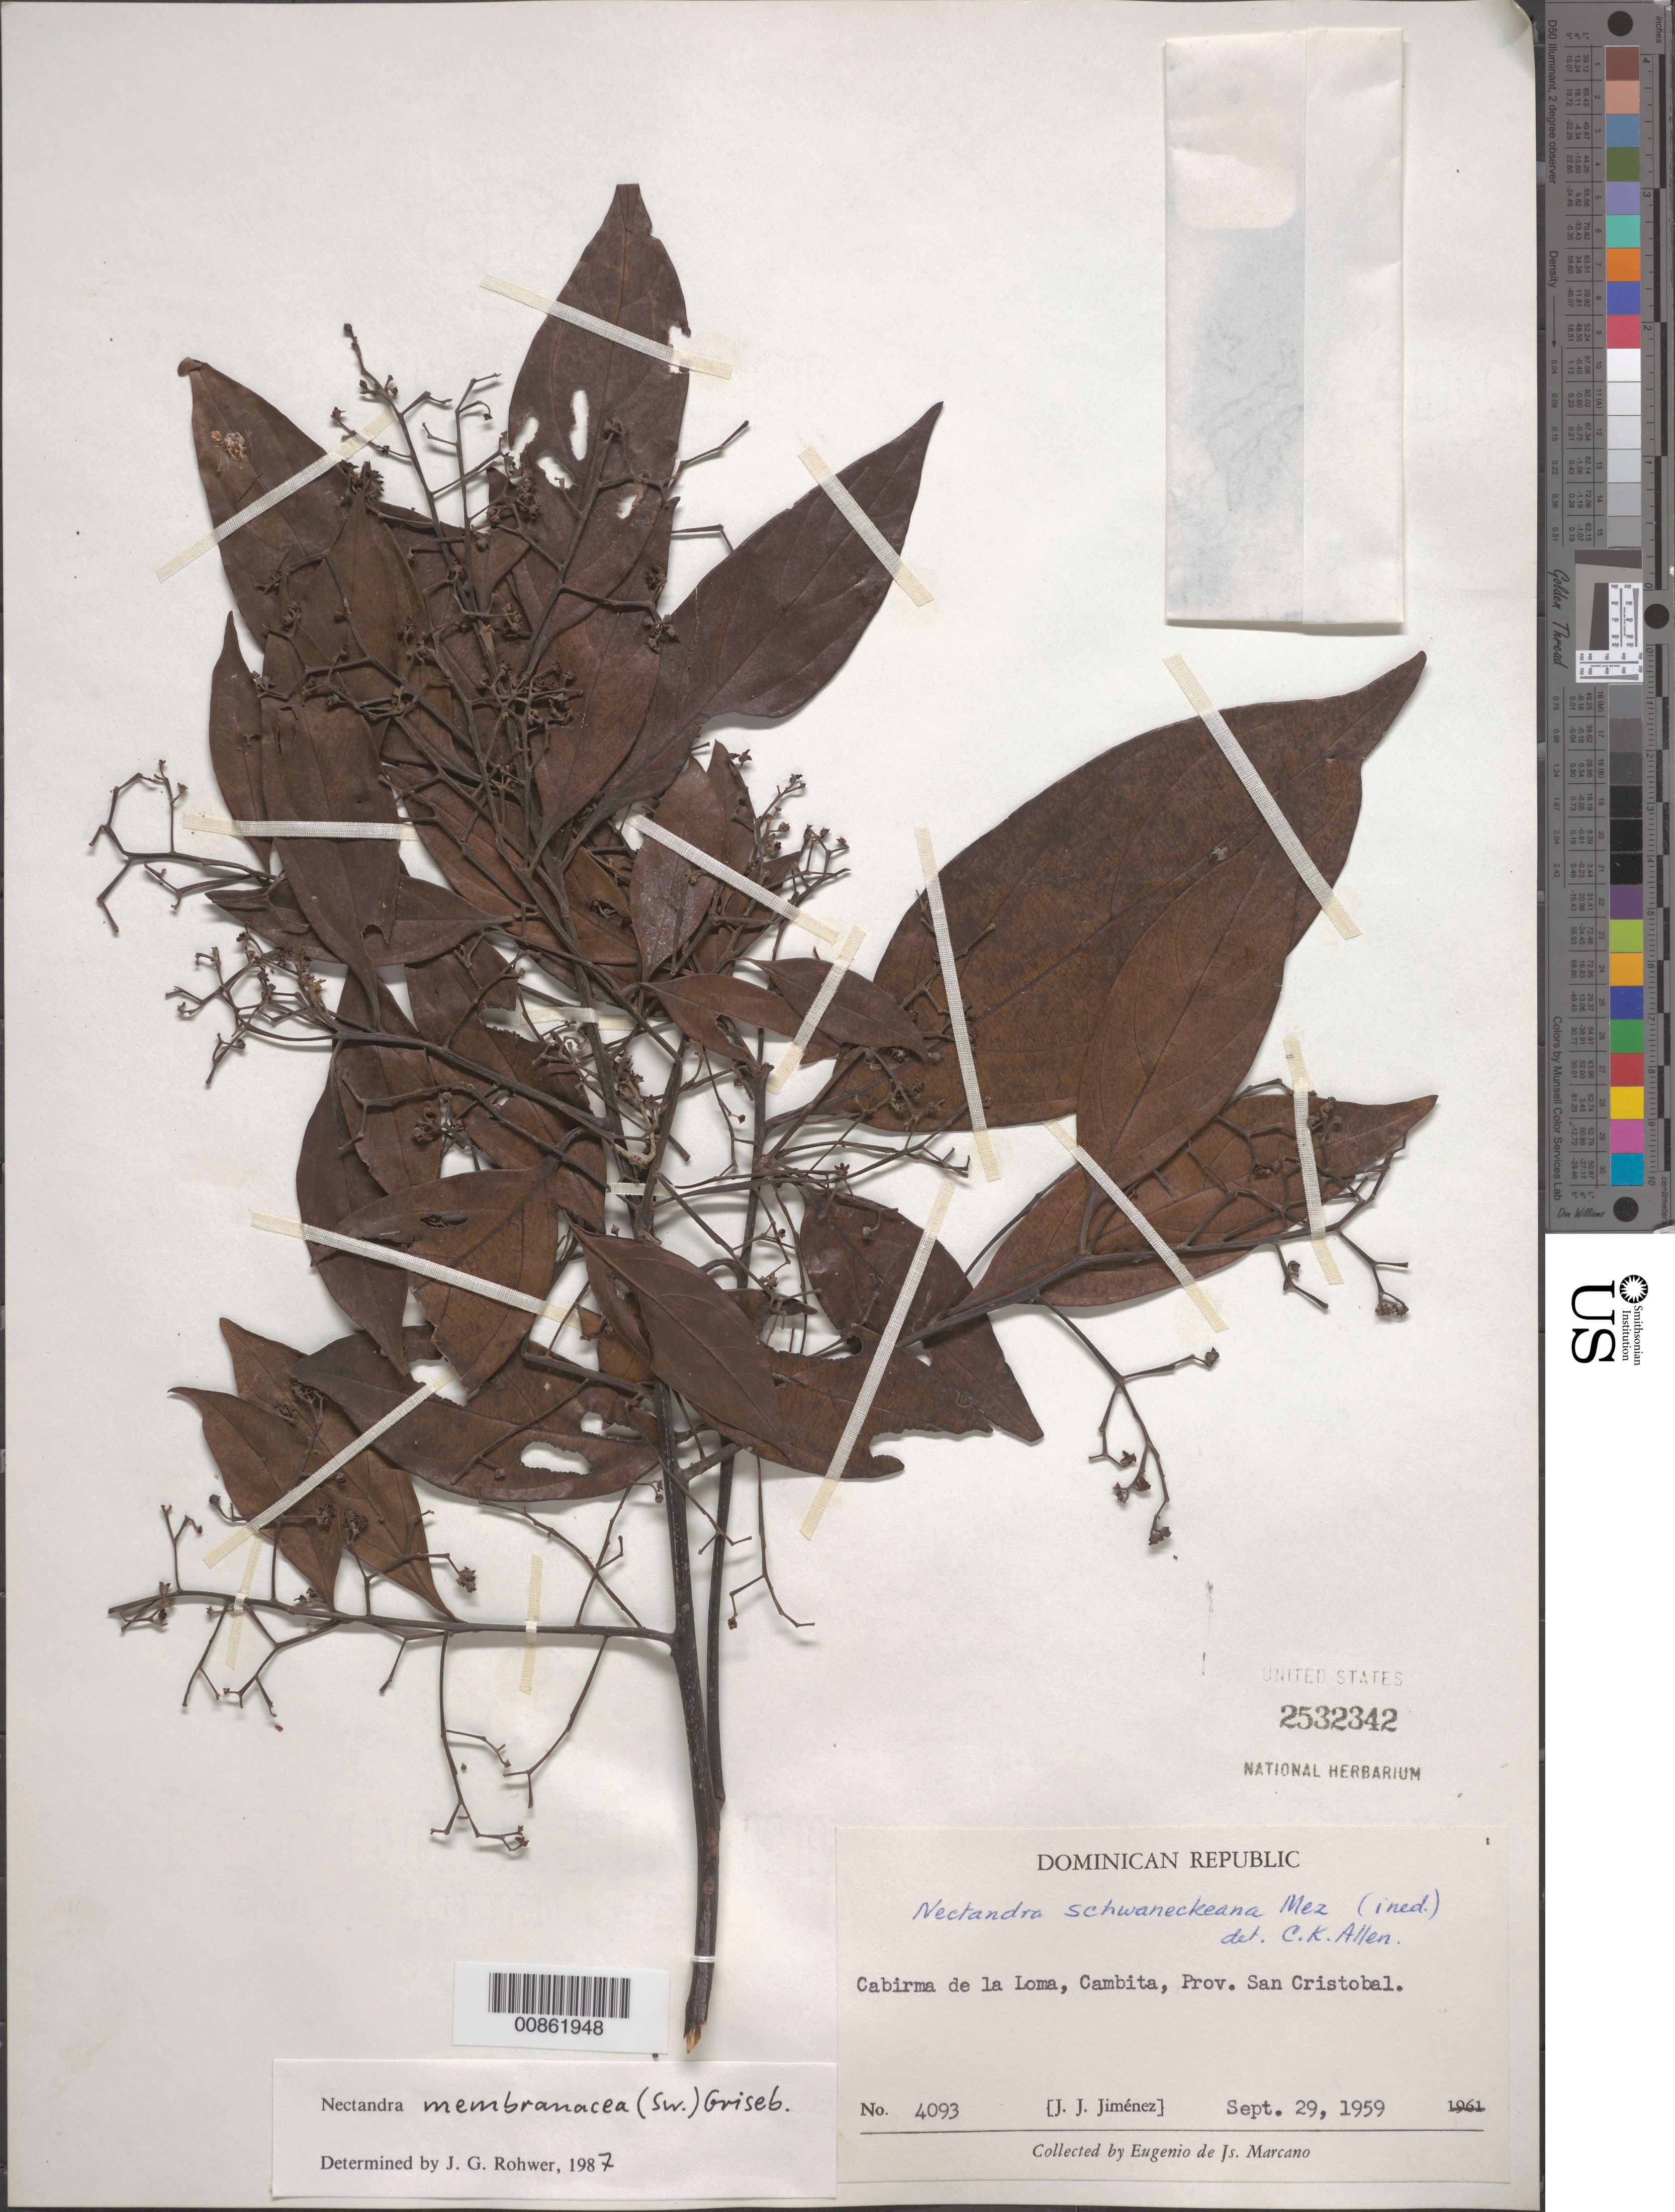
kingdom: Plantae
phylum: Tracheophyta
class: Magnoliopsida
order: Laurales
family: Lauraceae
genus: Nectandra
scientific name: Nectandra membranacea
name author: (Sw.) Griseb.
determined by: Rohwer, J. G.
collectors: J. J. Jiménez Almonte & E. J. Marcano F.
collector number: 4093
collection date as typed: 29 Sep 1959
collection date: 1959-09-29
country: Dominican Republic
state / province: San Cristóbal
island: Hispaniola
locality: Cabirma de la Loma, Cambita.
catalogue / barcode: US 2532342